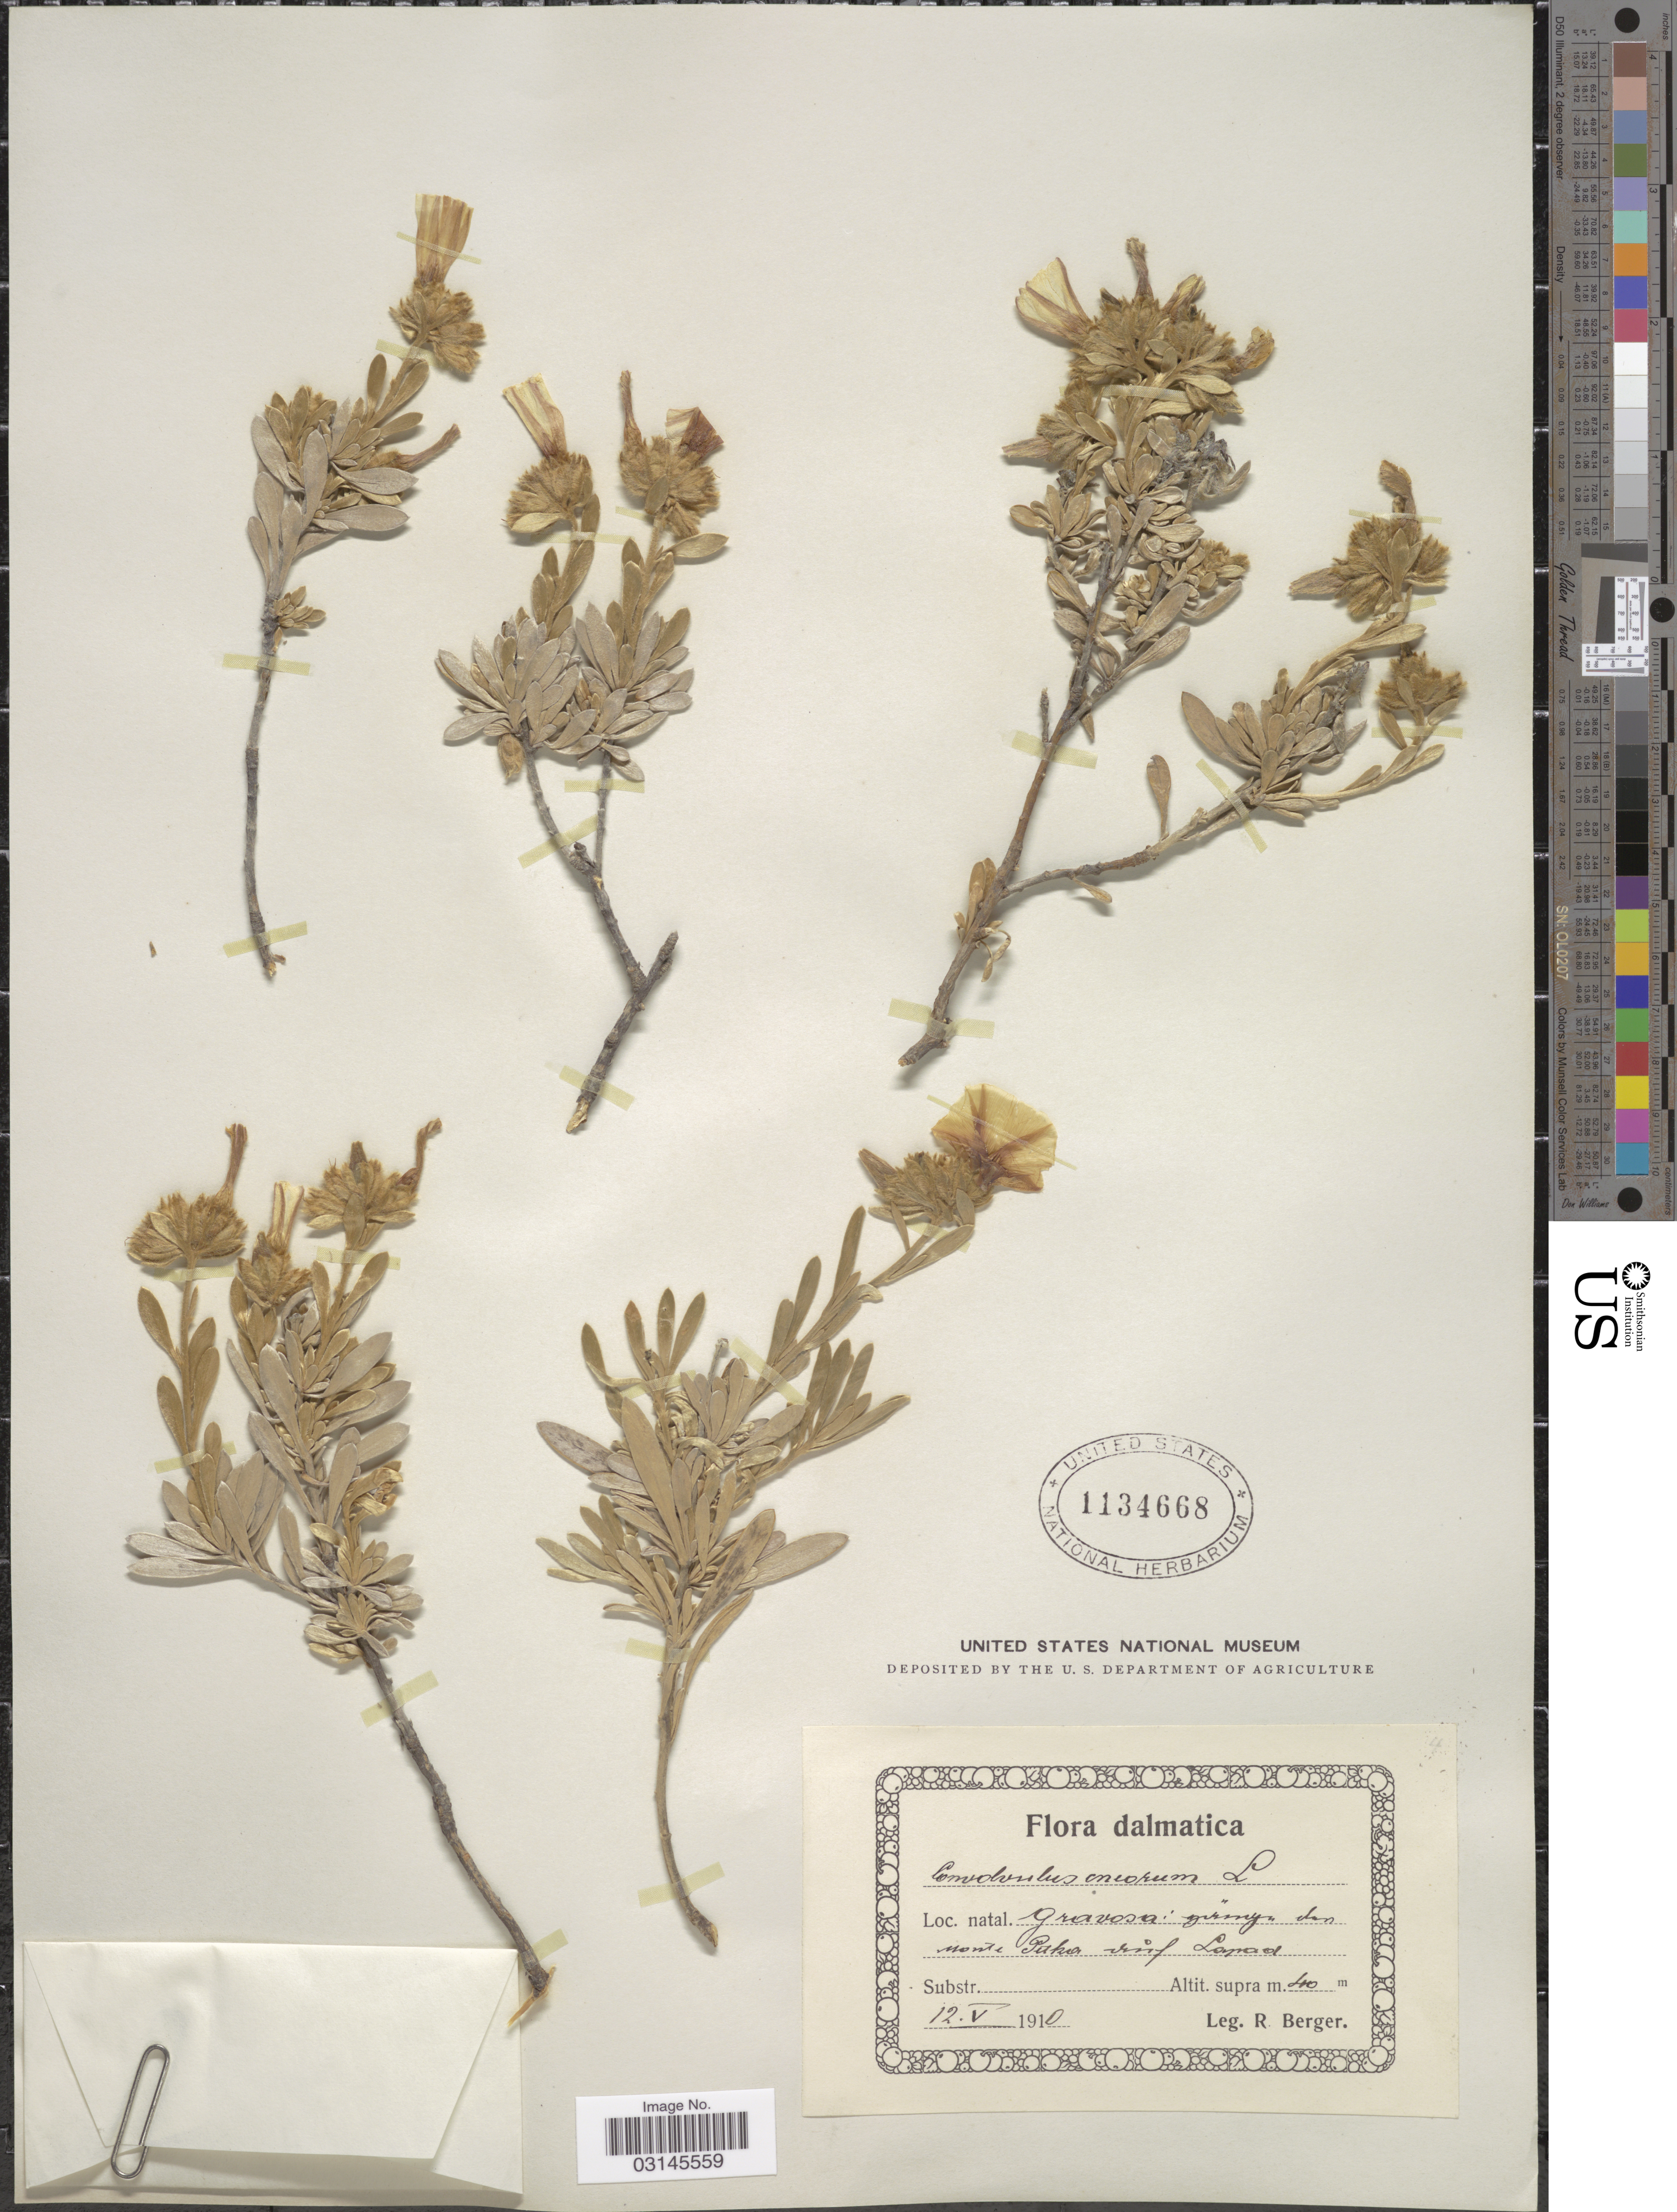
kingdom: Plantae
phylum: Tracheophyta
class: Magnoliopsida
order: Solanales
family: Convolvulaceae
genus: Convolvulus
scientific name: Convolvulus cneorum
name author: L.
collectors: R. Berger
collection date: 1910-05-12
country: Croatia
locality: Dalmatica. Natal. Gravosa: monte Puka vinf Lapad. [interpreted]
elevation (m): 40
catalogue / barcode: US 1134668